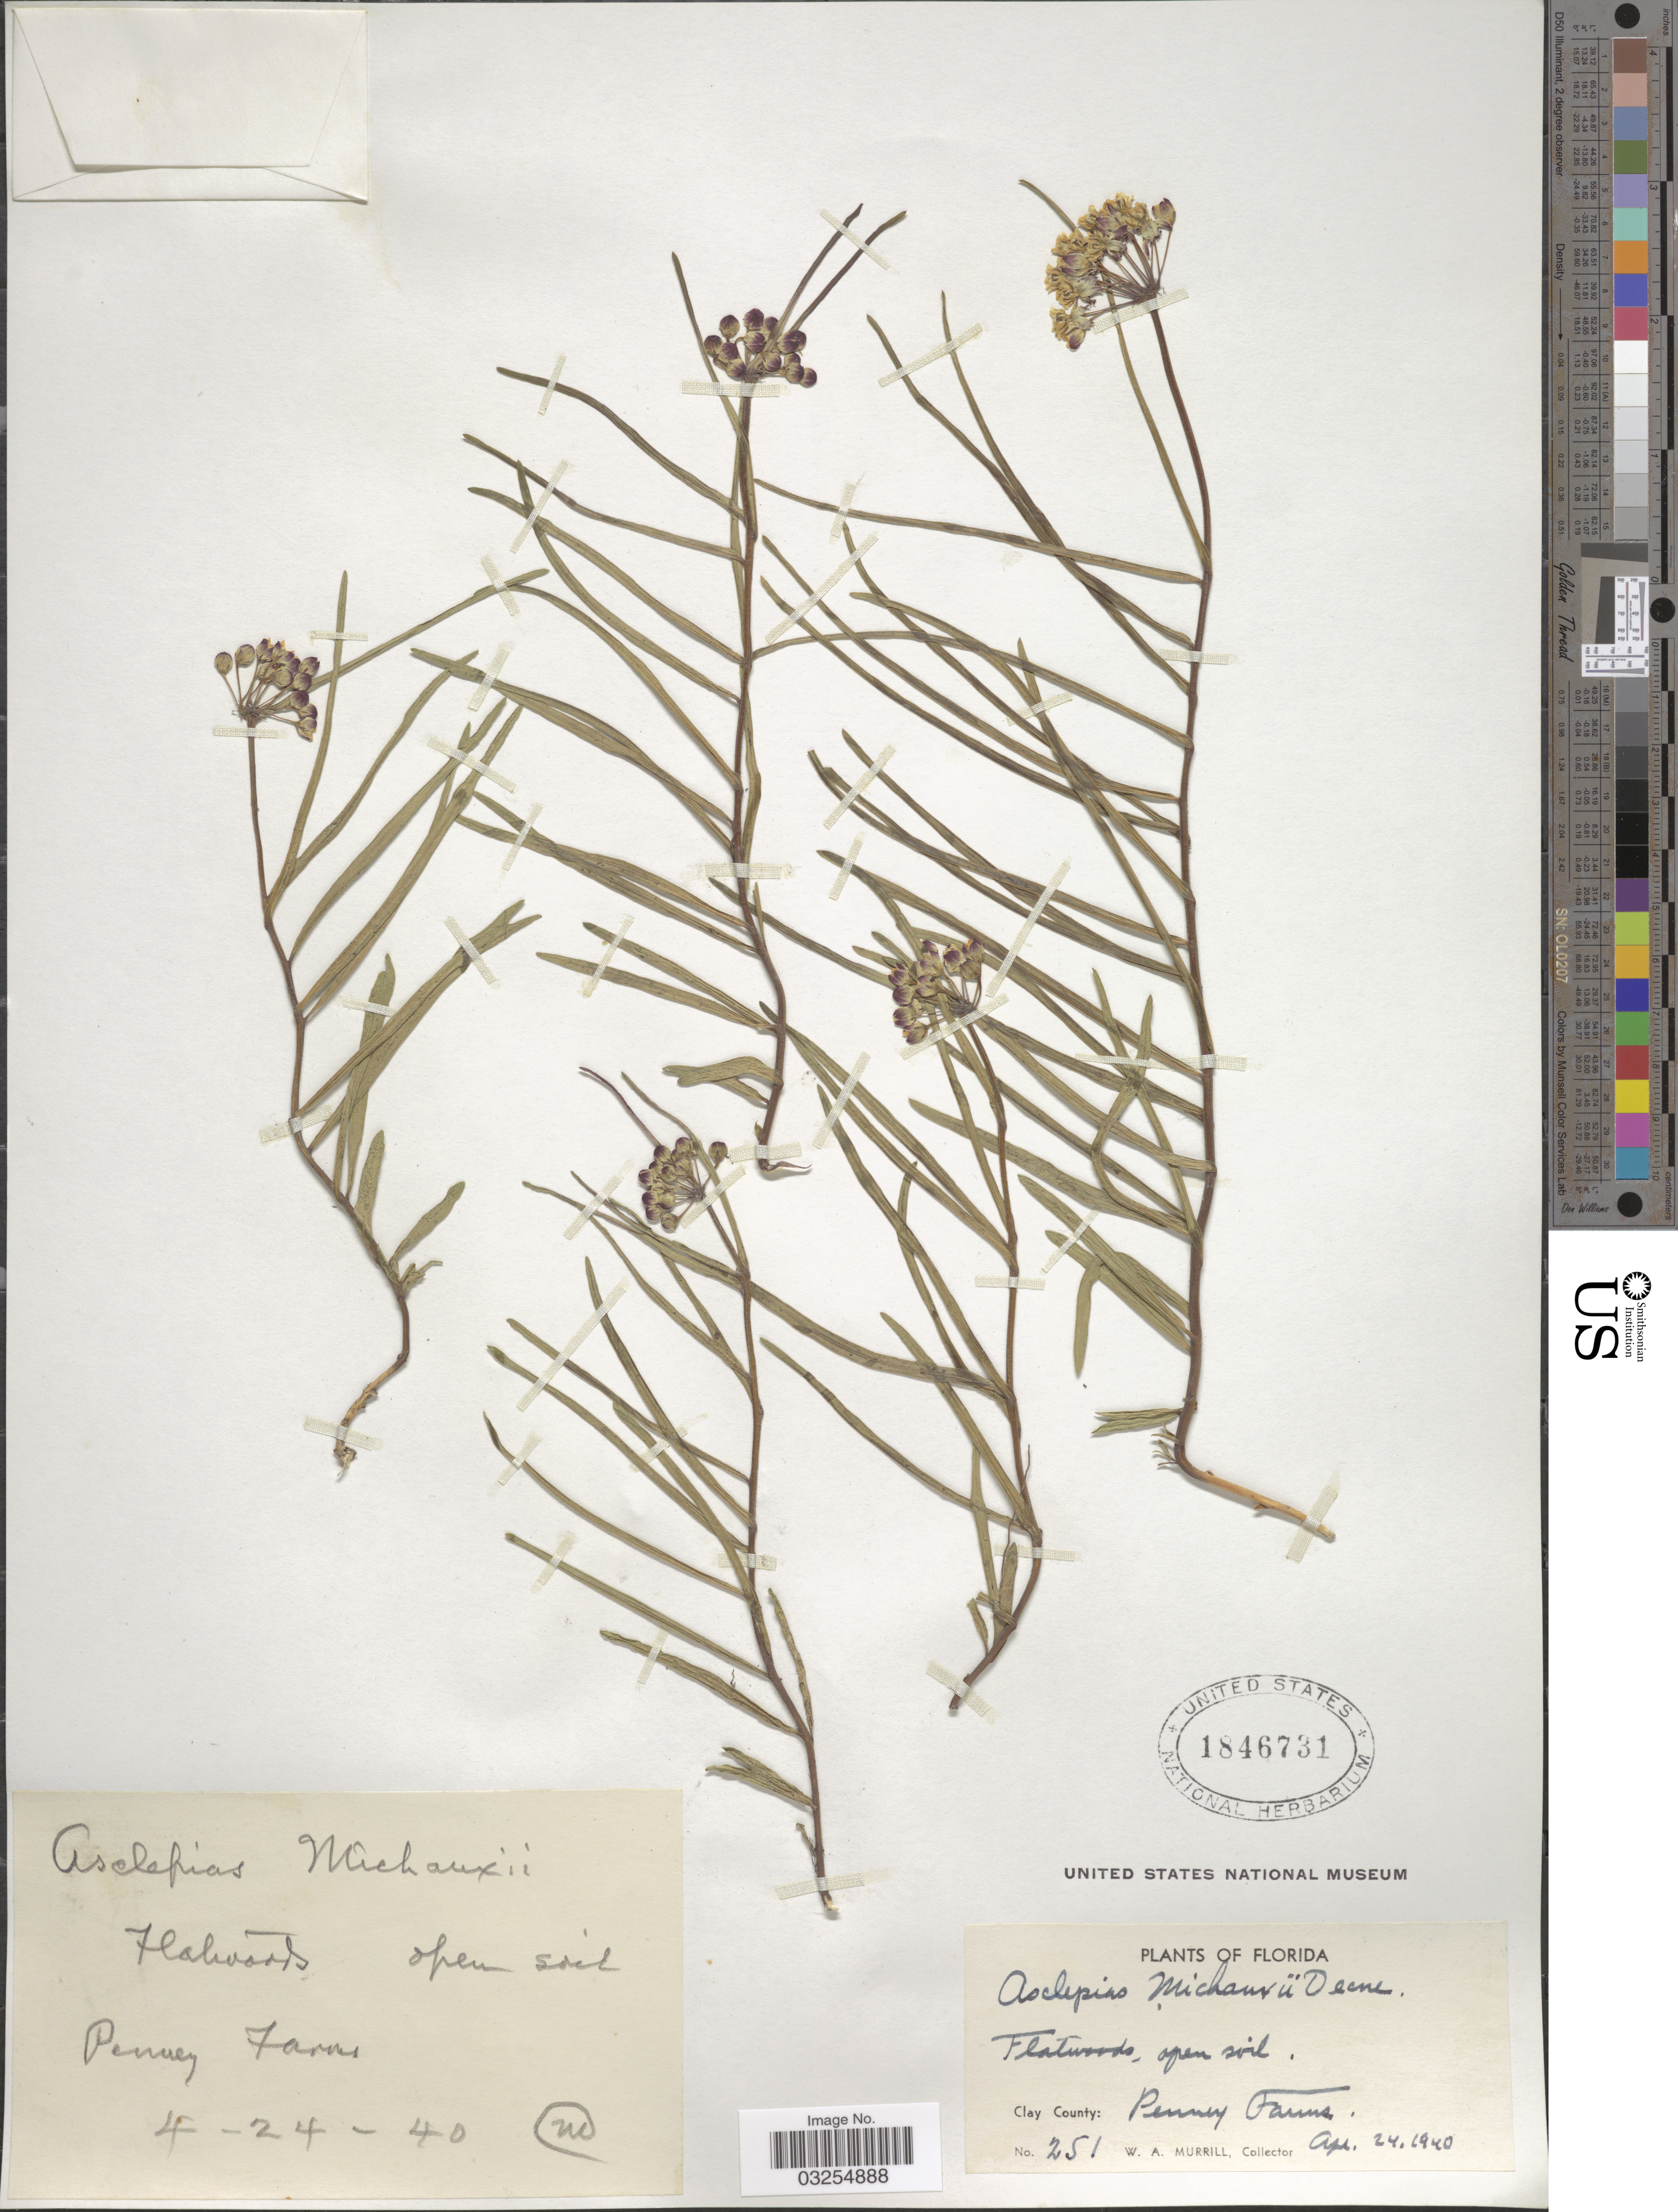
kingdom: Plantae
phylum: Tracheophyta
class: Magnoliopsida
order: Gentianales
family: Apocynaceae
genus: Asclepias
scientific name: Asclepias michauxii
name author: Decne.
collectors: W. A. Murrill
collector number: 251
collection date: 1940-04-24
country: United States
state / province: Florida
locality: Flatwoods, open soil. Clay County: Penney Farms.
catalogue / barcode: US 1846731